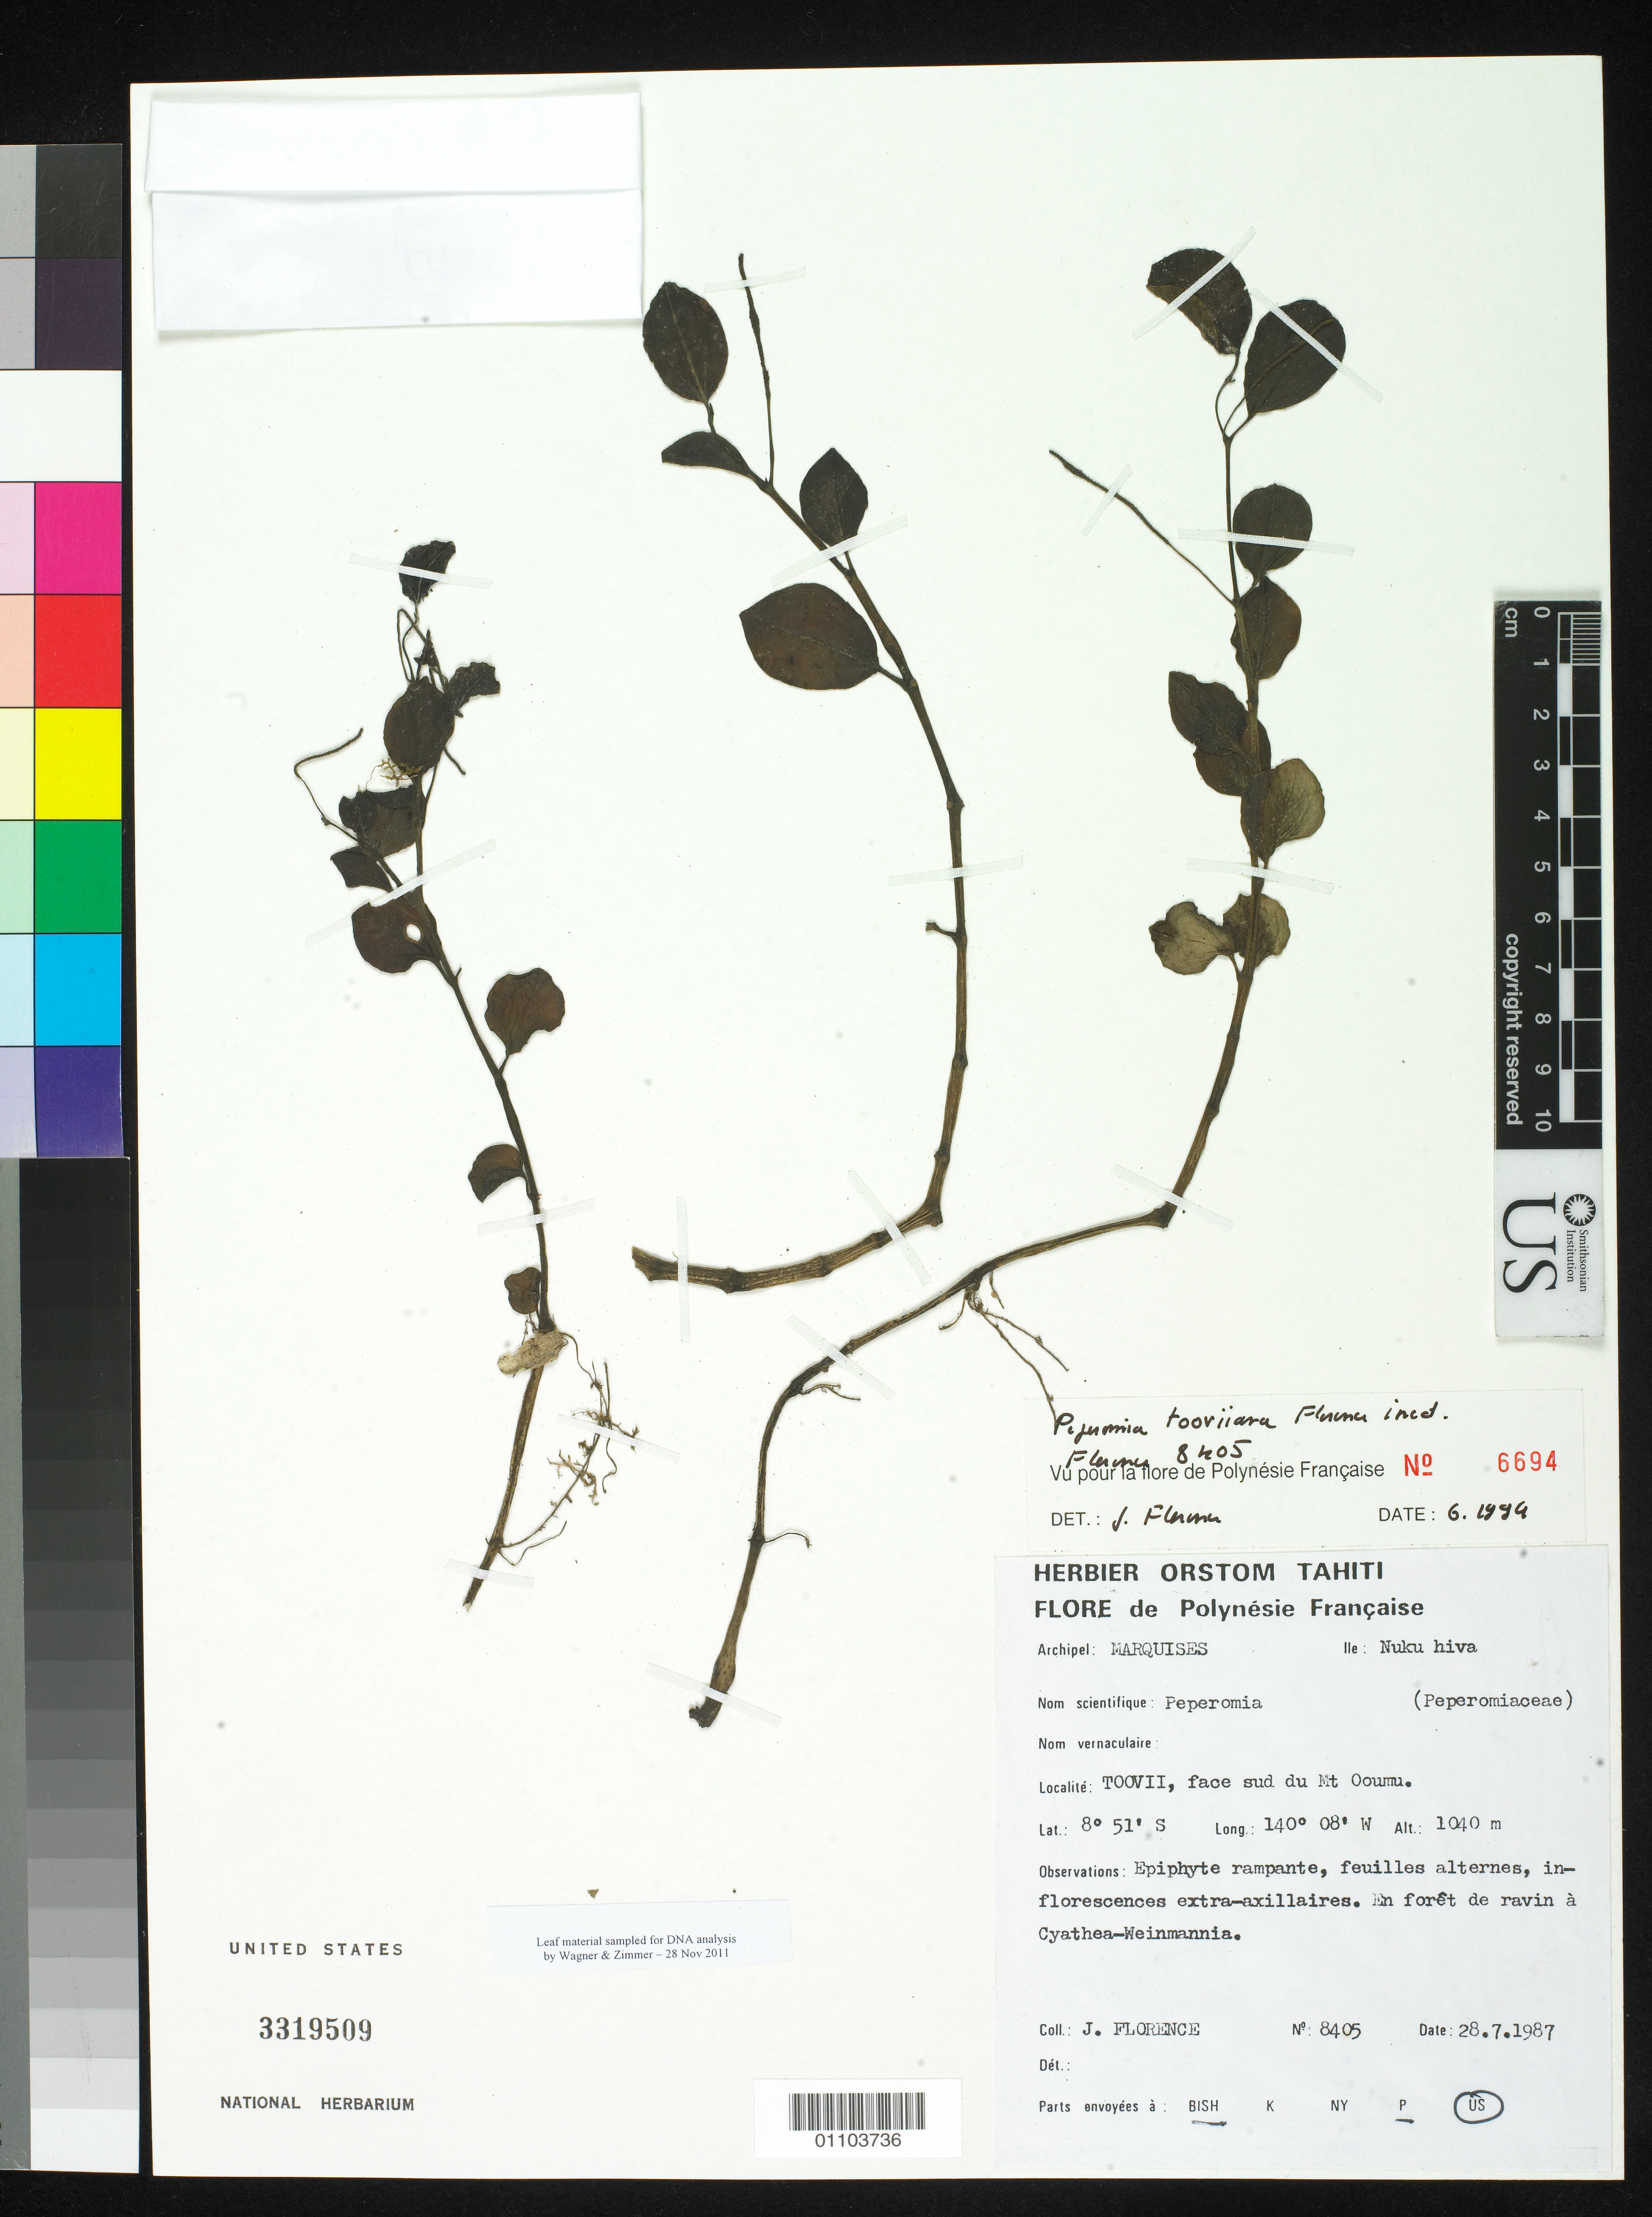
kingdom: Plantae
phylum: Tracheophyta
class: Magnoliopsida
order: Piperales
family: Piperaceae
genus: Peperomia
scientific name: Peperomia tooviiana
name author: J. Florence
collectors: J. Florence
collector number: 8405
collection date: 1987-07-28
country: French Polynesia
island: Nuku Hiva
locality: Toovii, face sud du Mt. Ooumu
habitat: En foret de ravin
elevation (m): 1040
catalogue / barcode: US 3319509